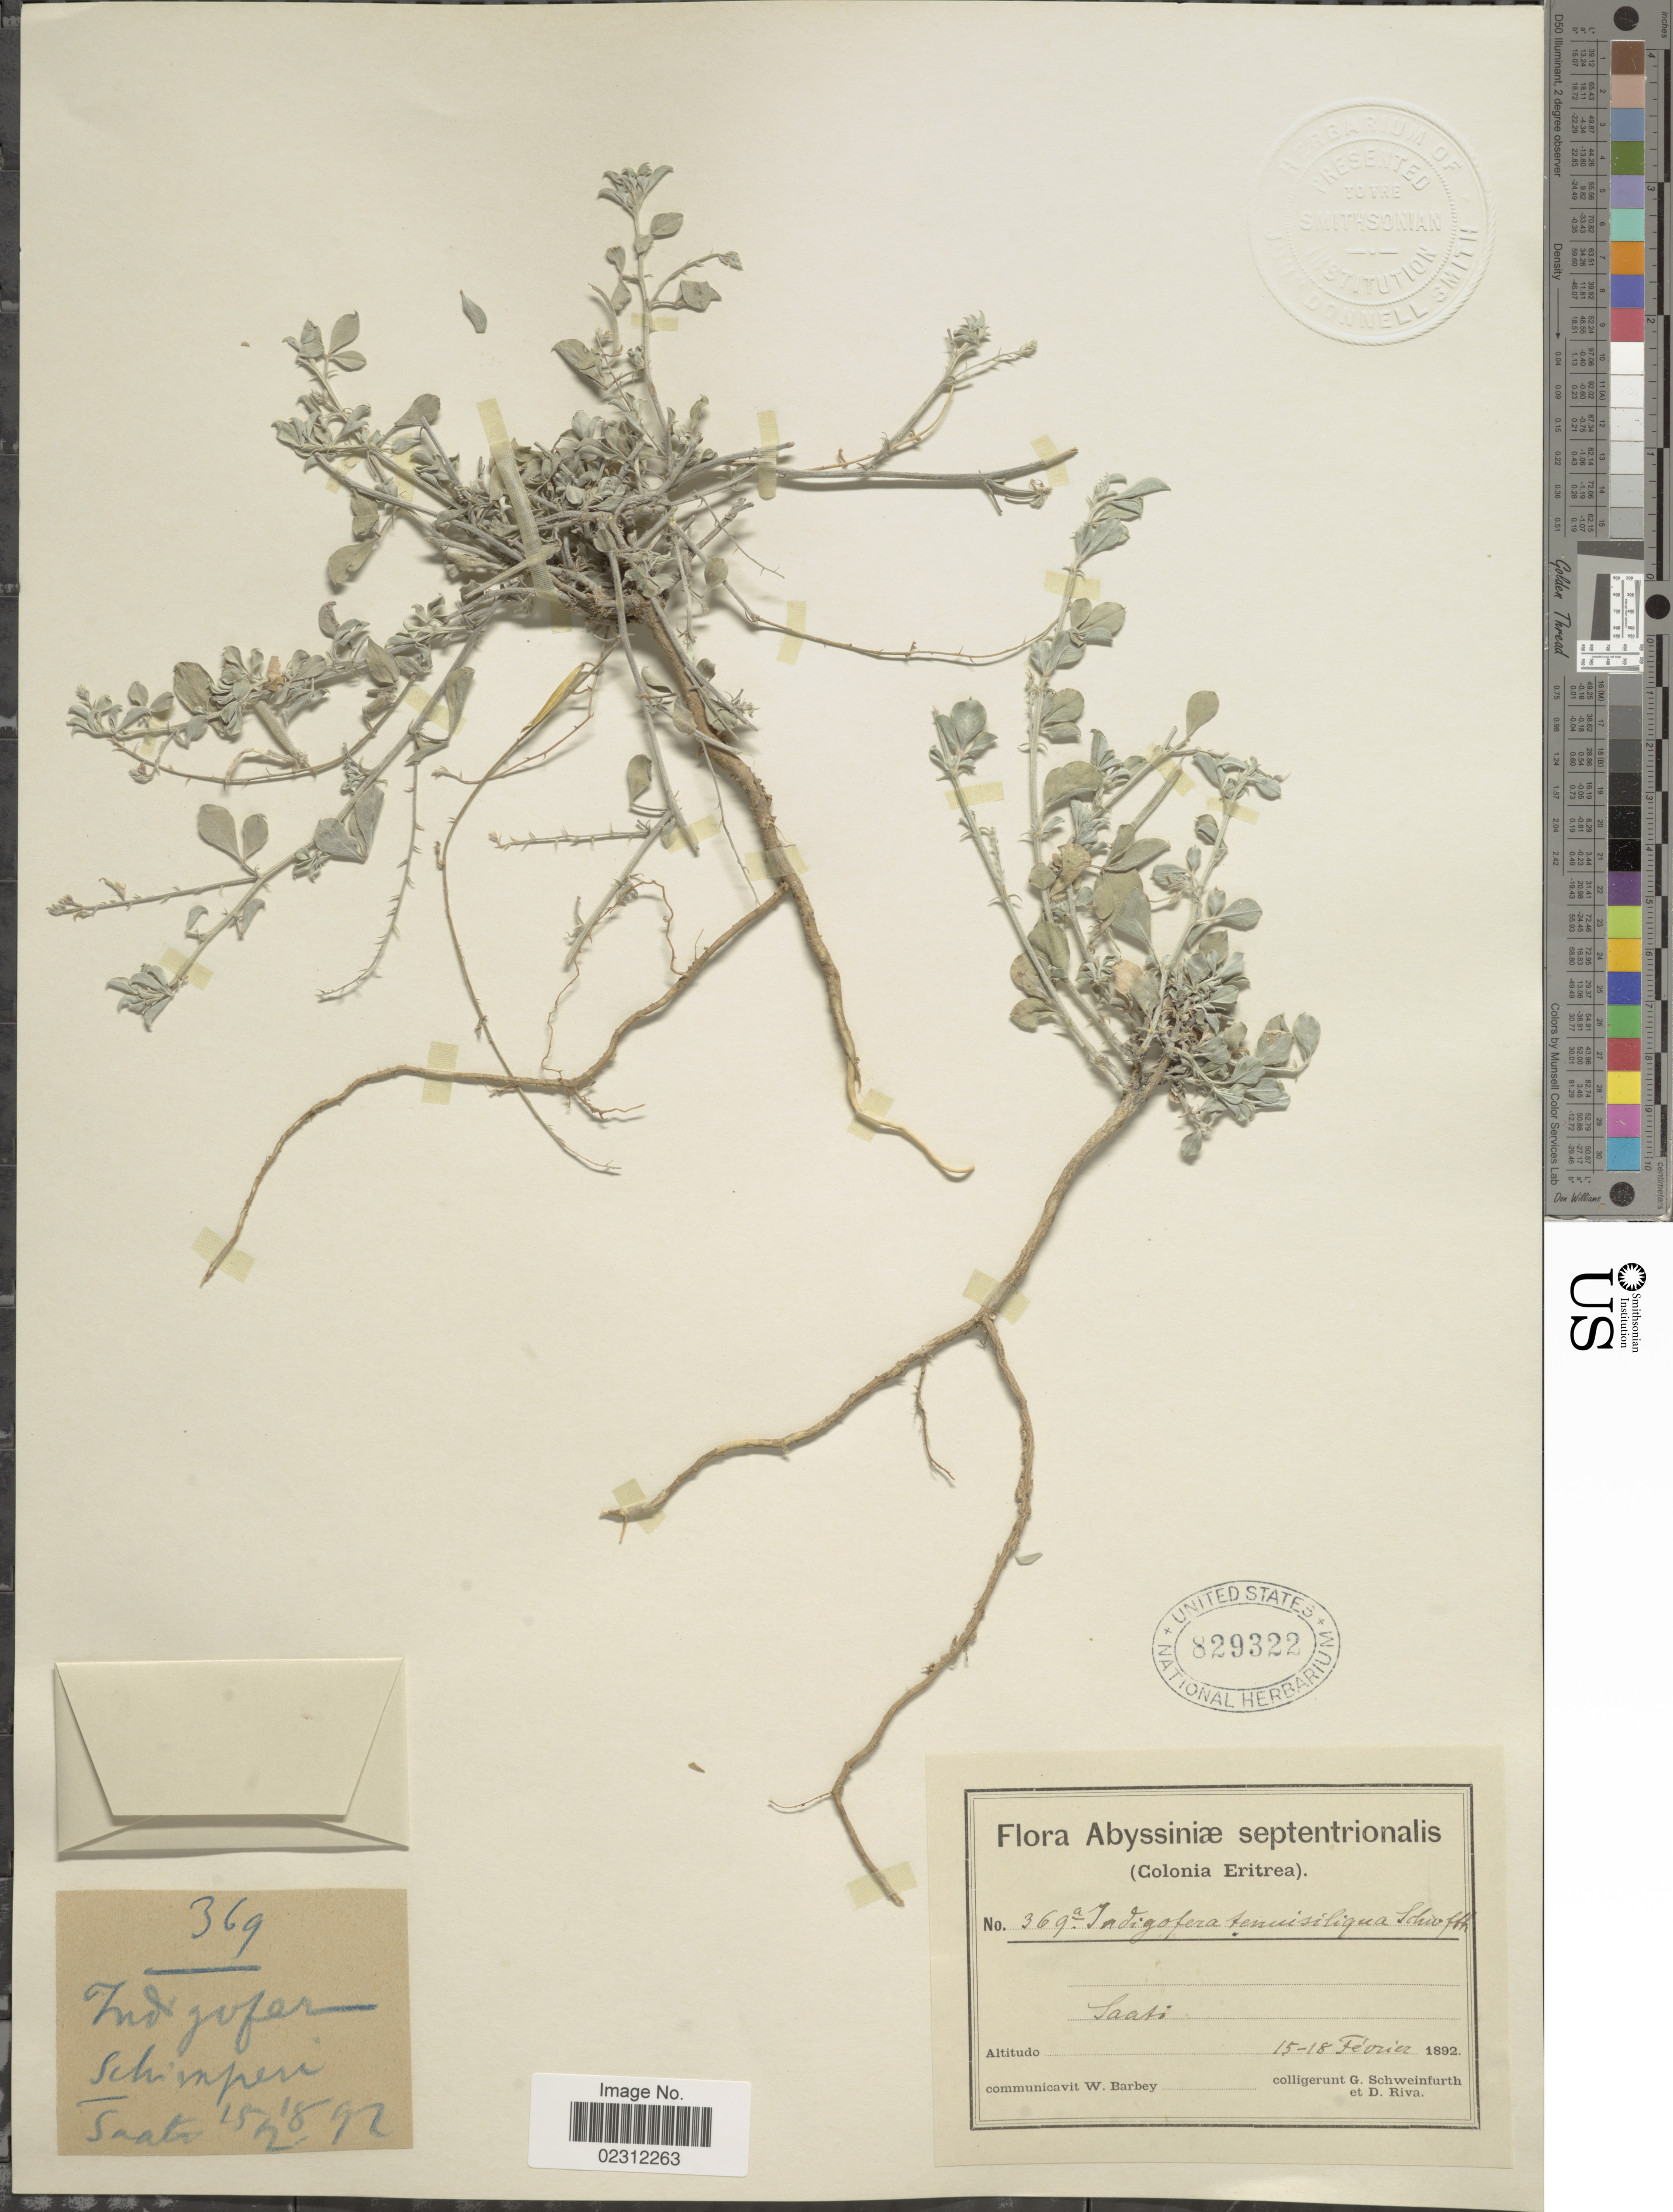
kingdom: Plantae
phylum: Tracheophyta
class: Magnoliopsida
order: Fabales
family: Fabaceae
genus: Indigofera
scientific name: Indigofera tenuisiliqua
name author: Schweinf.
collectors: G. A. Schweinfurth (herbarium) & D. Riva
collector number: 369a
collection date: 1892-02-15/1892-02-18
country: Eritrea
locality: Abyssiniae septentrionalis, Saati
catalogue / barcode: US 829322